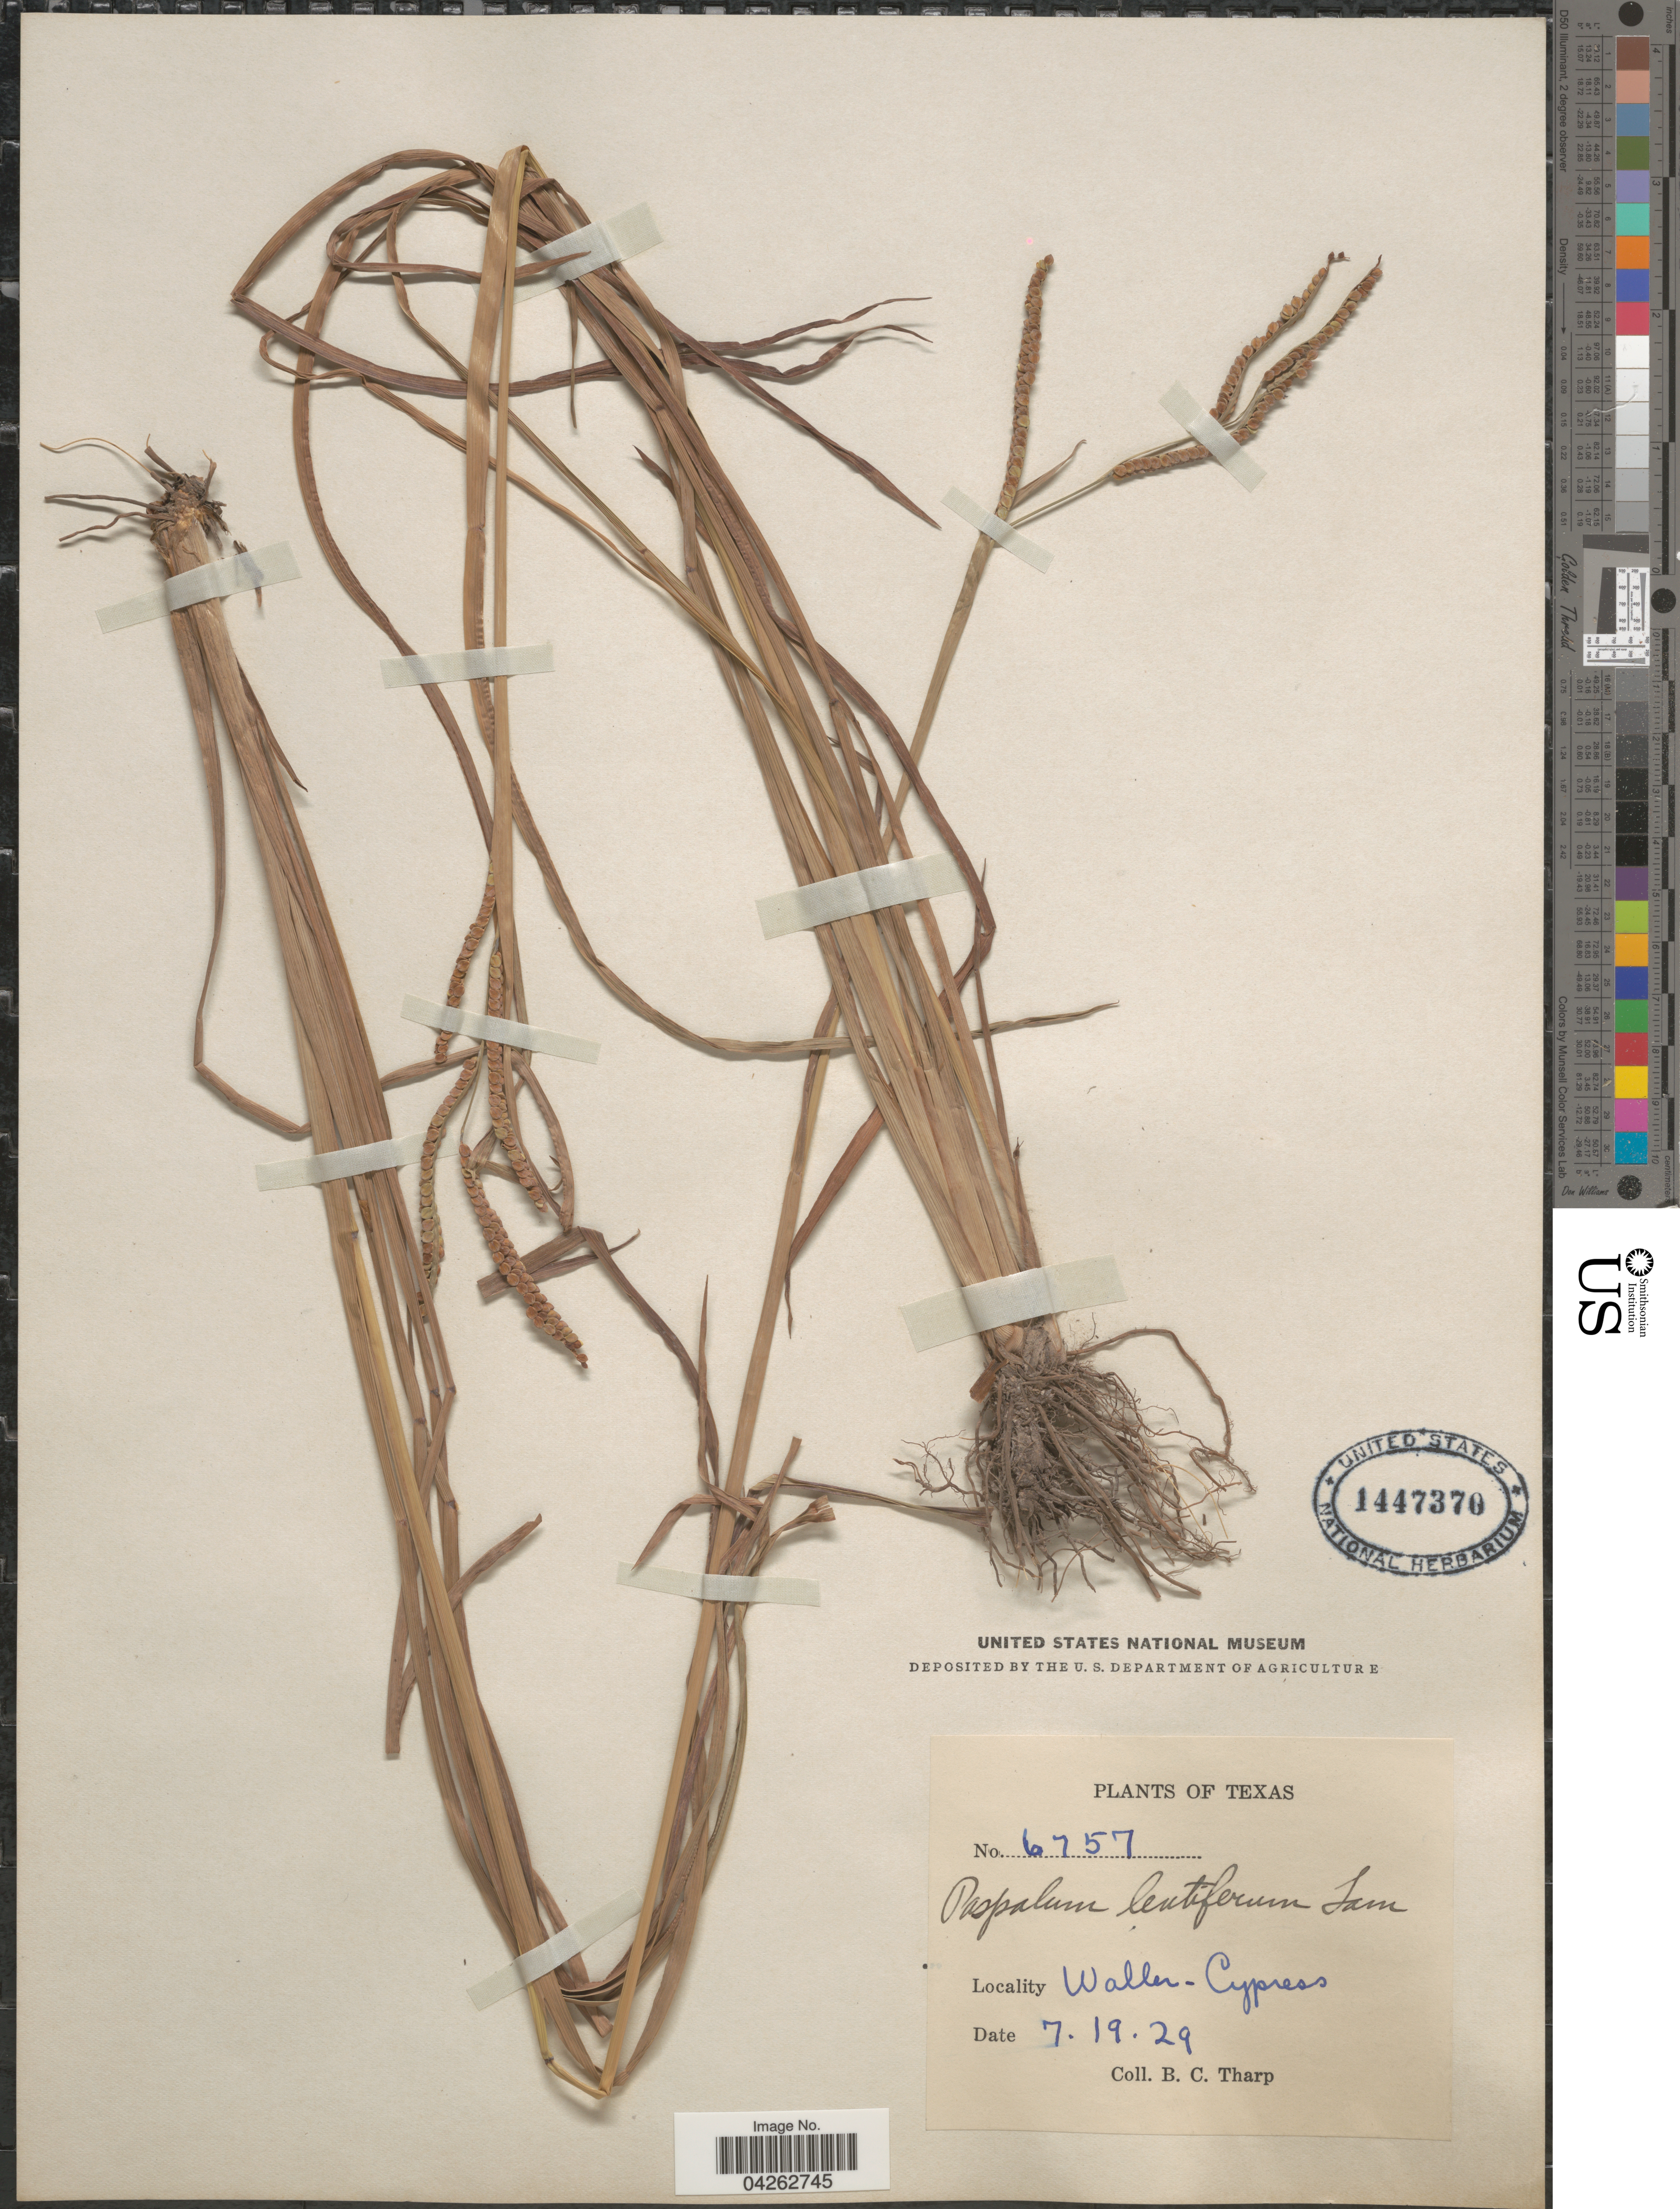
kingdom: Plantae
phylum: Tracheophyta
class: Liliopsida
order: Poales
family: Poaceae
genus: Paspalum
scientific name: Paspalum lentiferum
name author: Lam.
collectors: B. C. Tharp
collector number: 6757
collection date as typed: Transcribed d/m/y: 19/7/29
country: United States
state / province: Texas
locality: Waller-Cypress.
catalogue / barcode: US 1447370